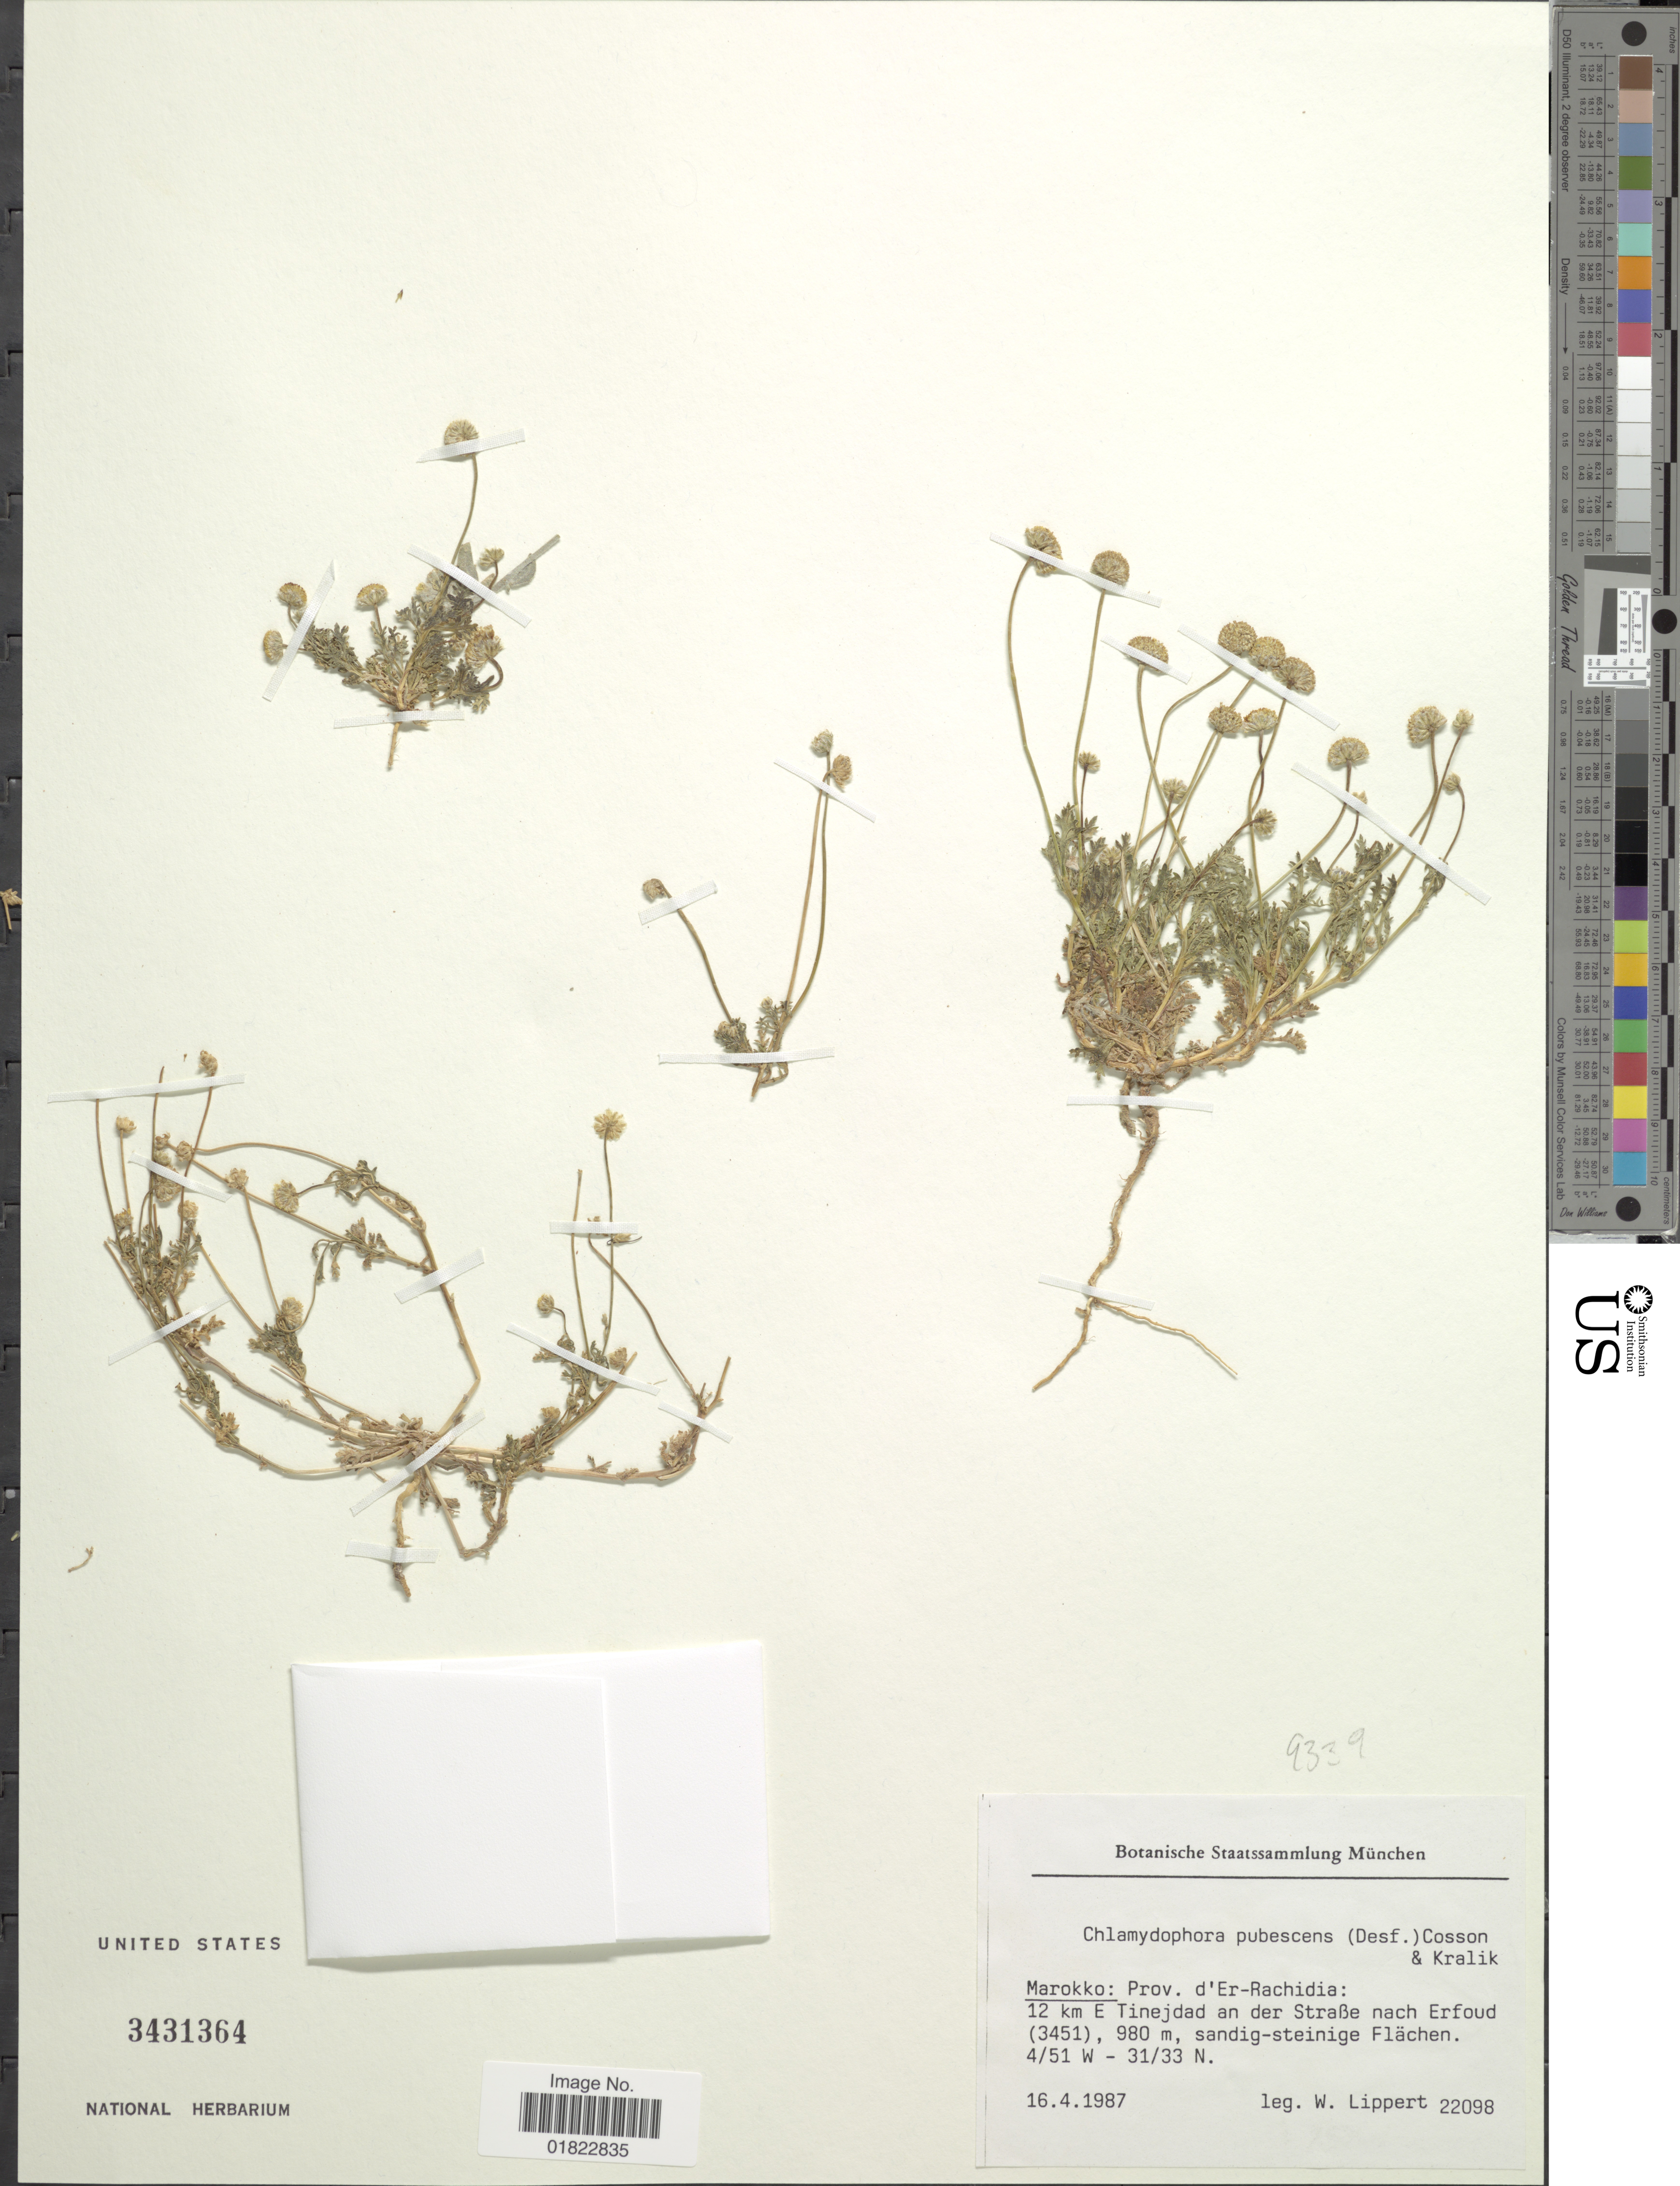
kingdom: Plantae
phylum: Tracheophyta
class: Magnoliopsida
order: Asterales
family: Asteraceae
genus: Chlamydophora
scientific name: Chlamydophora pubescens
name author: (Desf.) Coss. & Kralik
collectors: W. Lippert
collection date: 1987-04-16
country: Morocco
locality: Marokko: Prov. d'Er-Rachidia. 12 km E Tinejdad an der Strabe nach Erfoud.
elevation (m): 980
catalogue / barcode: US 3431364